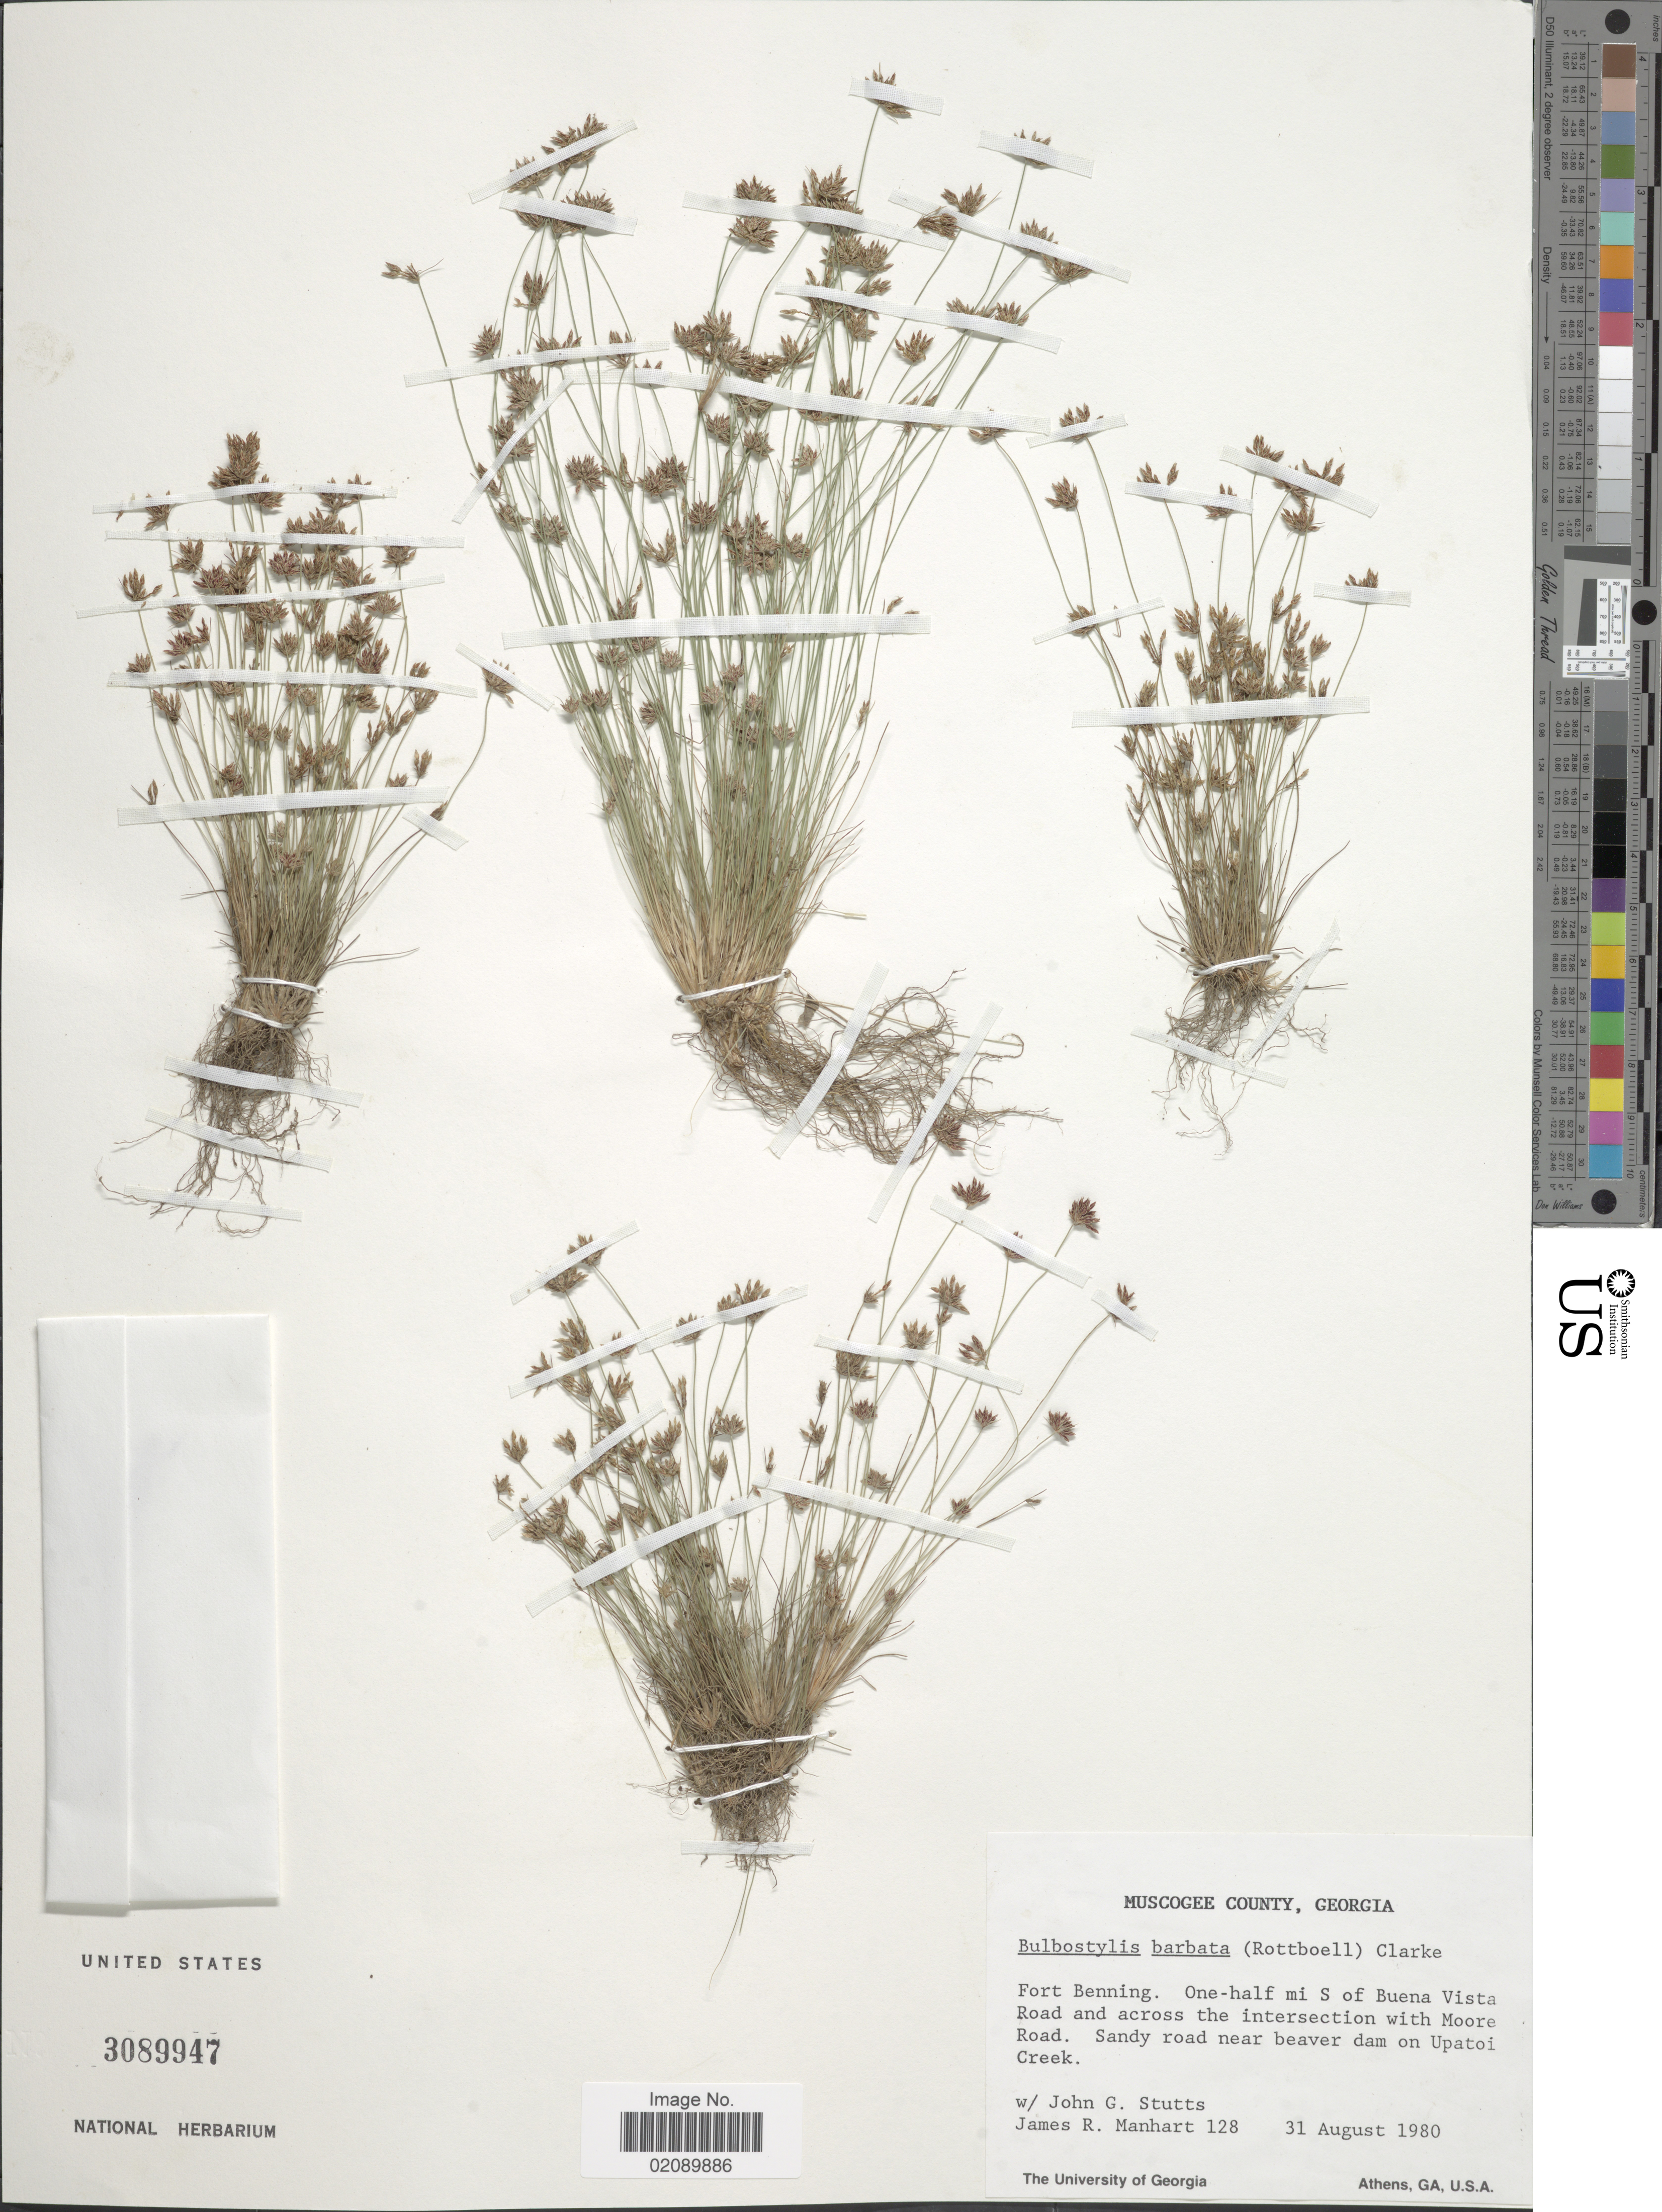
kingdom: Plantae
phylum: Tracheophyta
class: Liliopsida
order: Poales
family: Cyperaceae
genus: Bulbostylis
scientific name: Bulbostylis barbata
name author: (Rottb.) C.B. Clarke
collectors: J. Manhart & J. G. Stutts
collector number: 128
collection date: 1980-08-31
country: United States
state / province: Georgia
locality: Muscogee County. Fort Benning. One-half mi S of Buena Vista Road and across the intersection with Moore Road. Sandy road near beaver dam on Upatoi Creek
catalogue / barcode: US 3089947